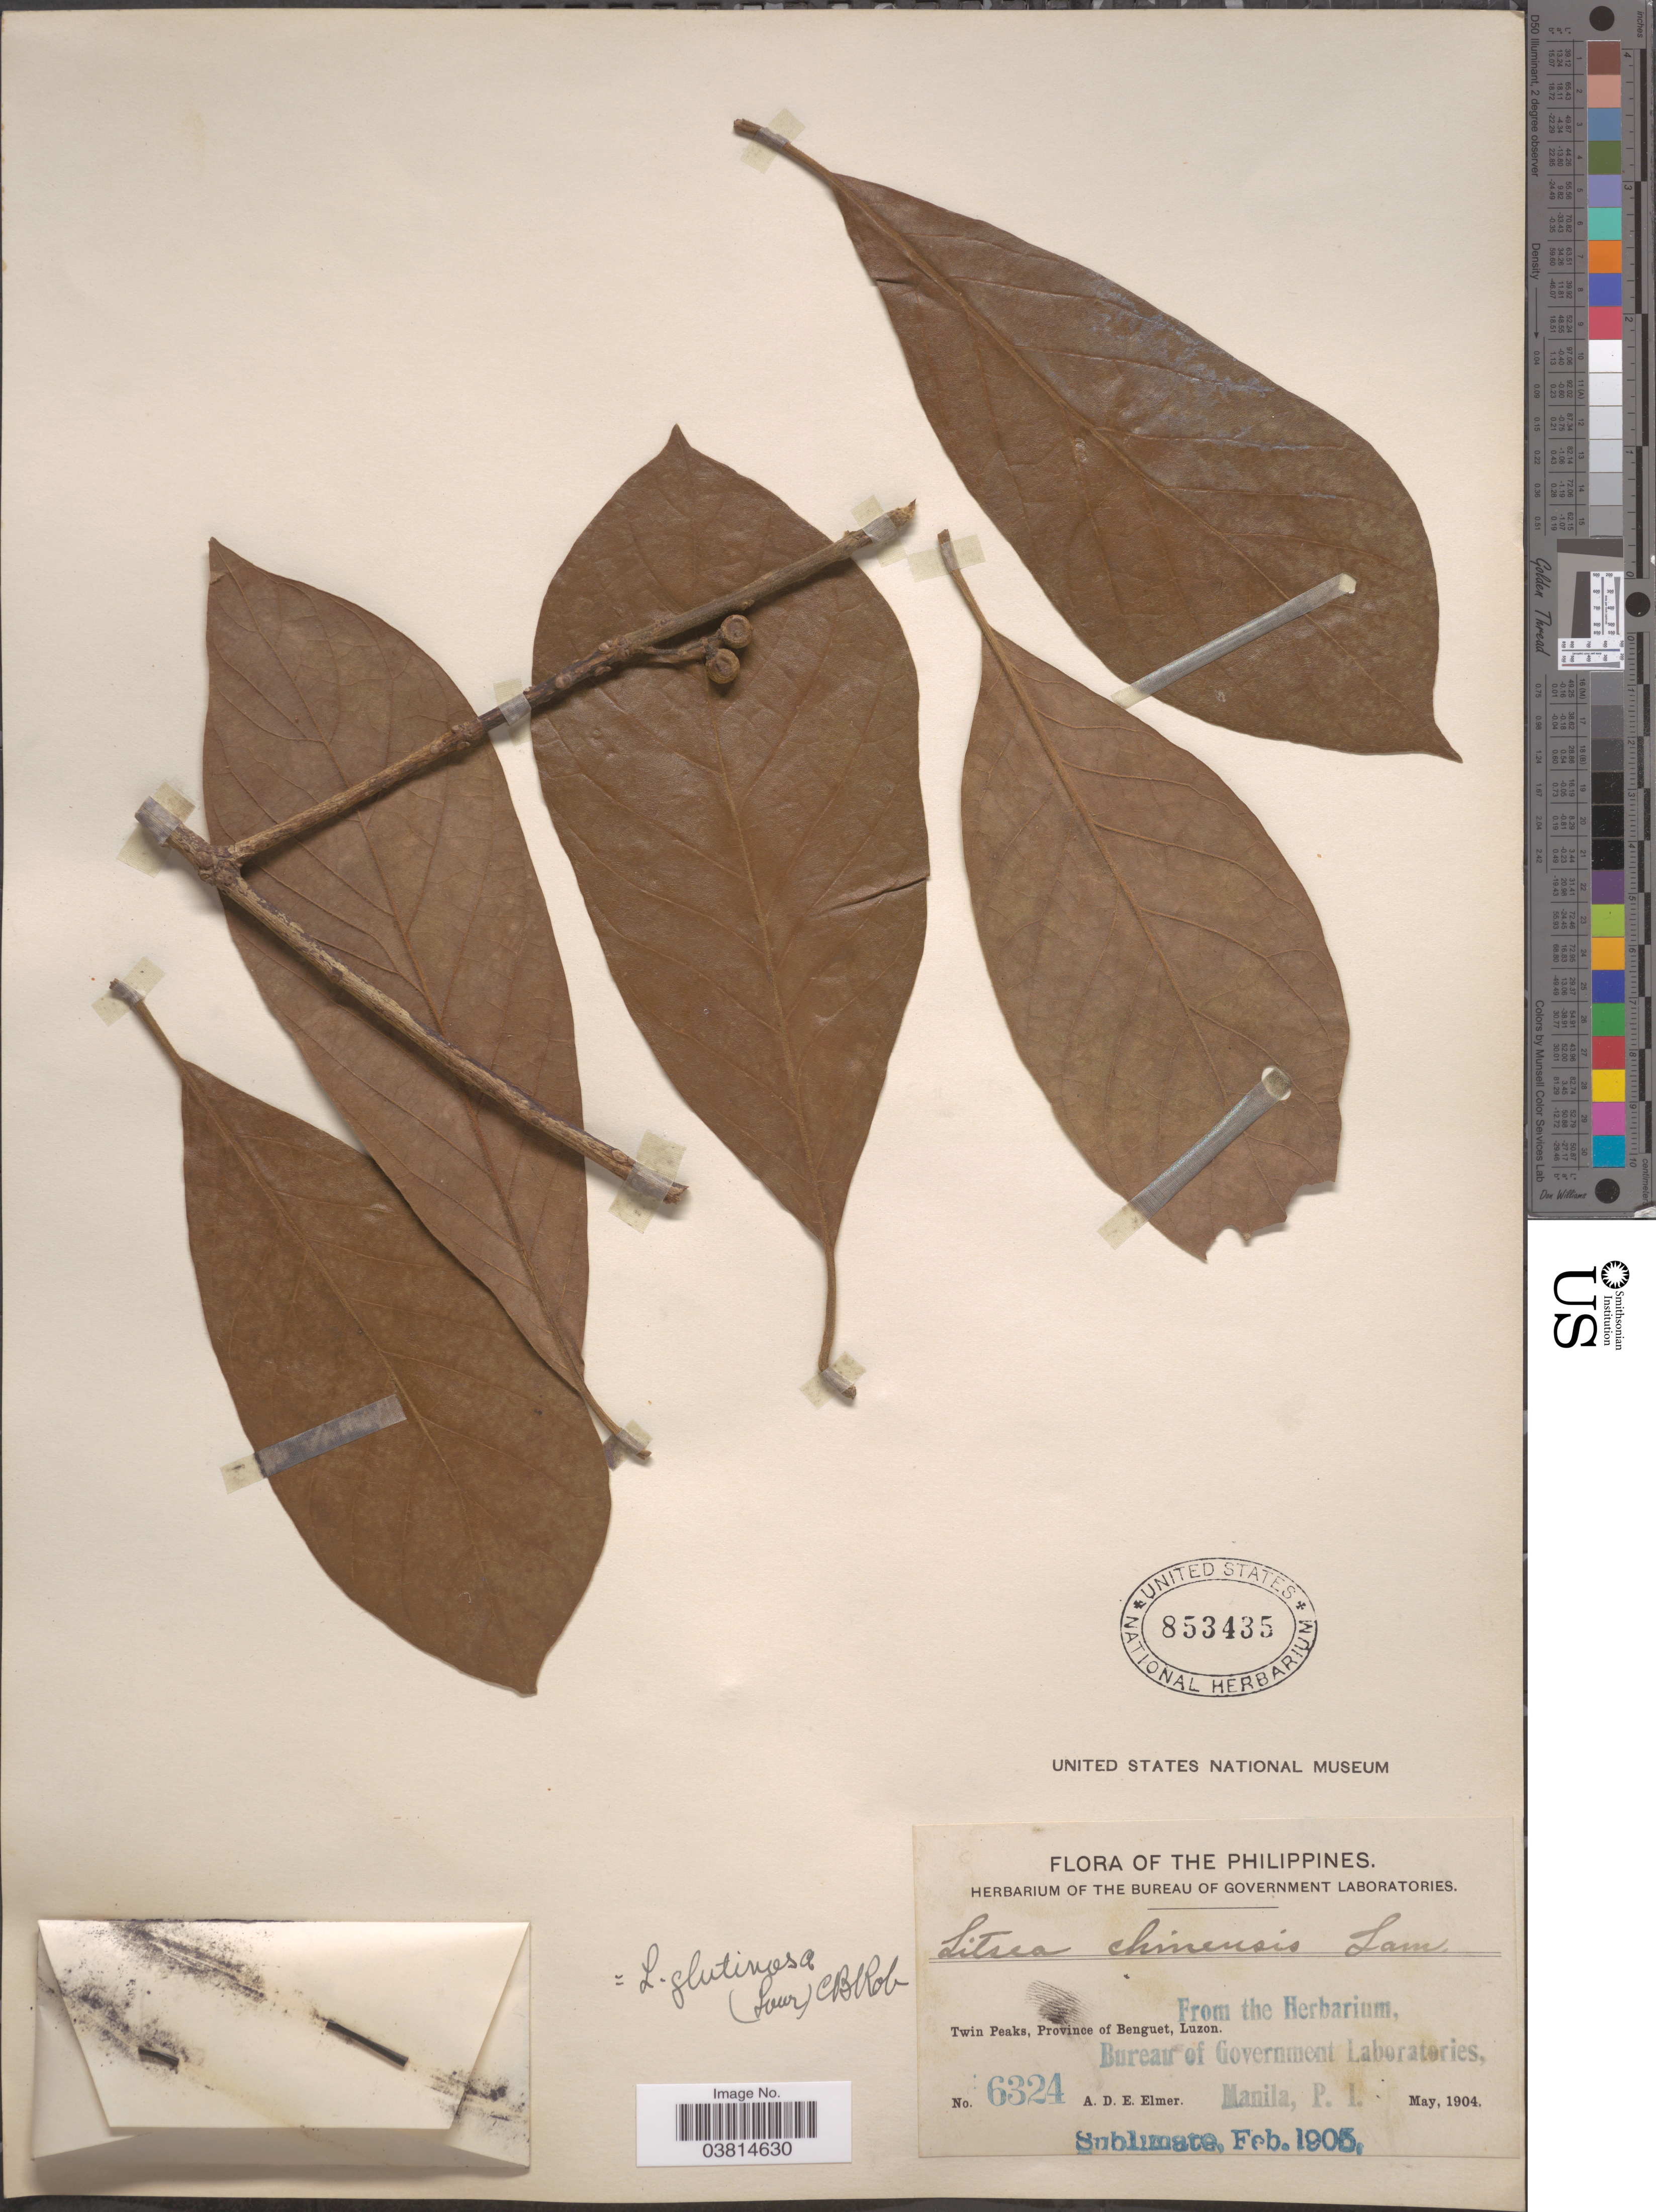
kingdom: Plantae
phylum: Tracheophyta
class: Magnoliopsida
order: Laurales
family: Lauraceae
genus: Litsea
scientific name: Litsea glutinosa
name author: (Lour.) C.B. Rob.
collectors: A. D. E. Elmer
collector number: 6324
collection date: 1904-05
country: Philippines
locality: Twin Peaks, Province of Benguet, Luzon.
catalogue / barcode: US 853435